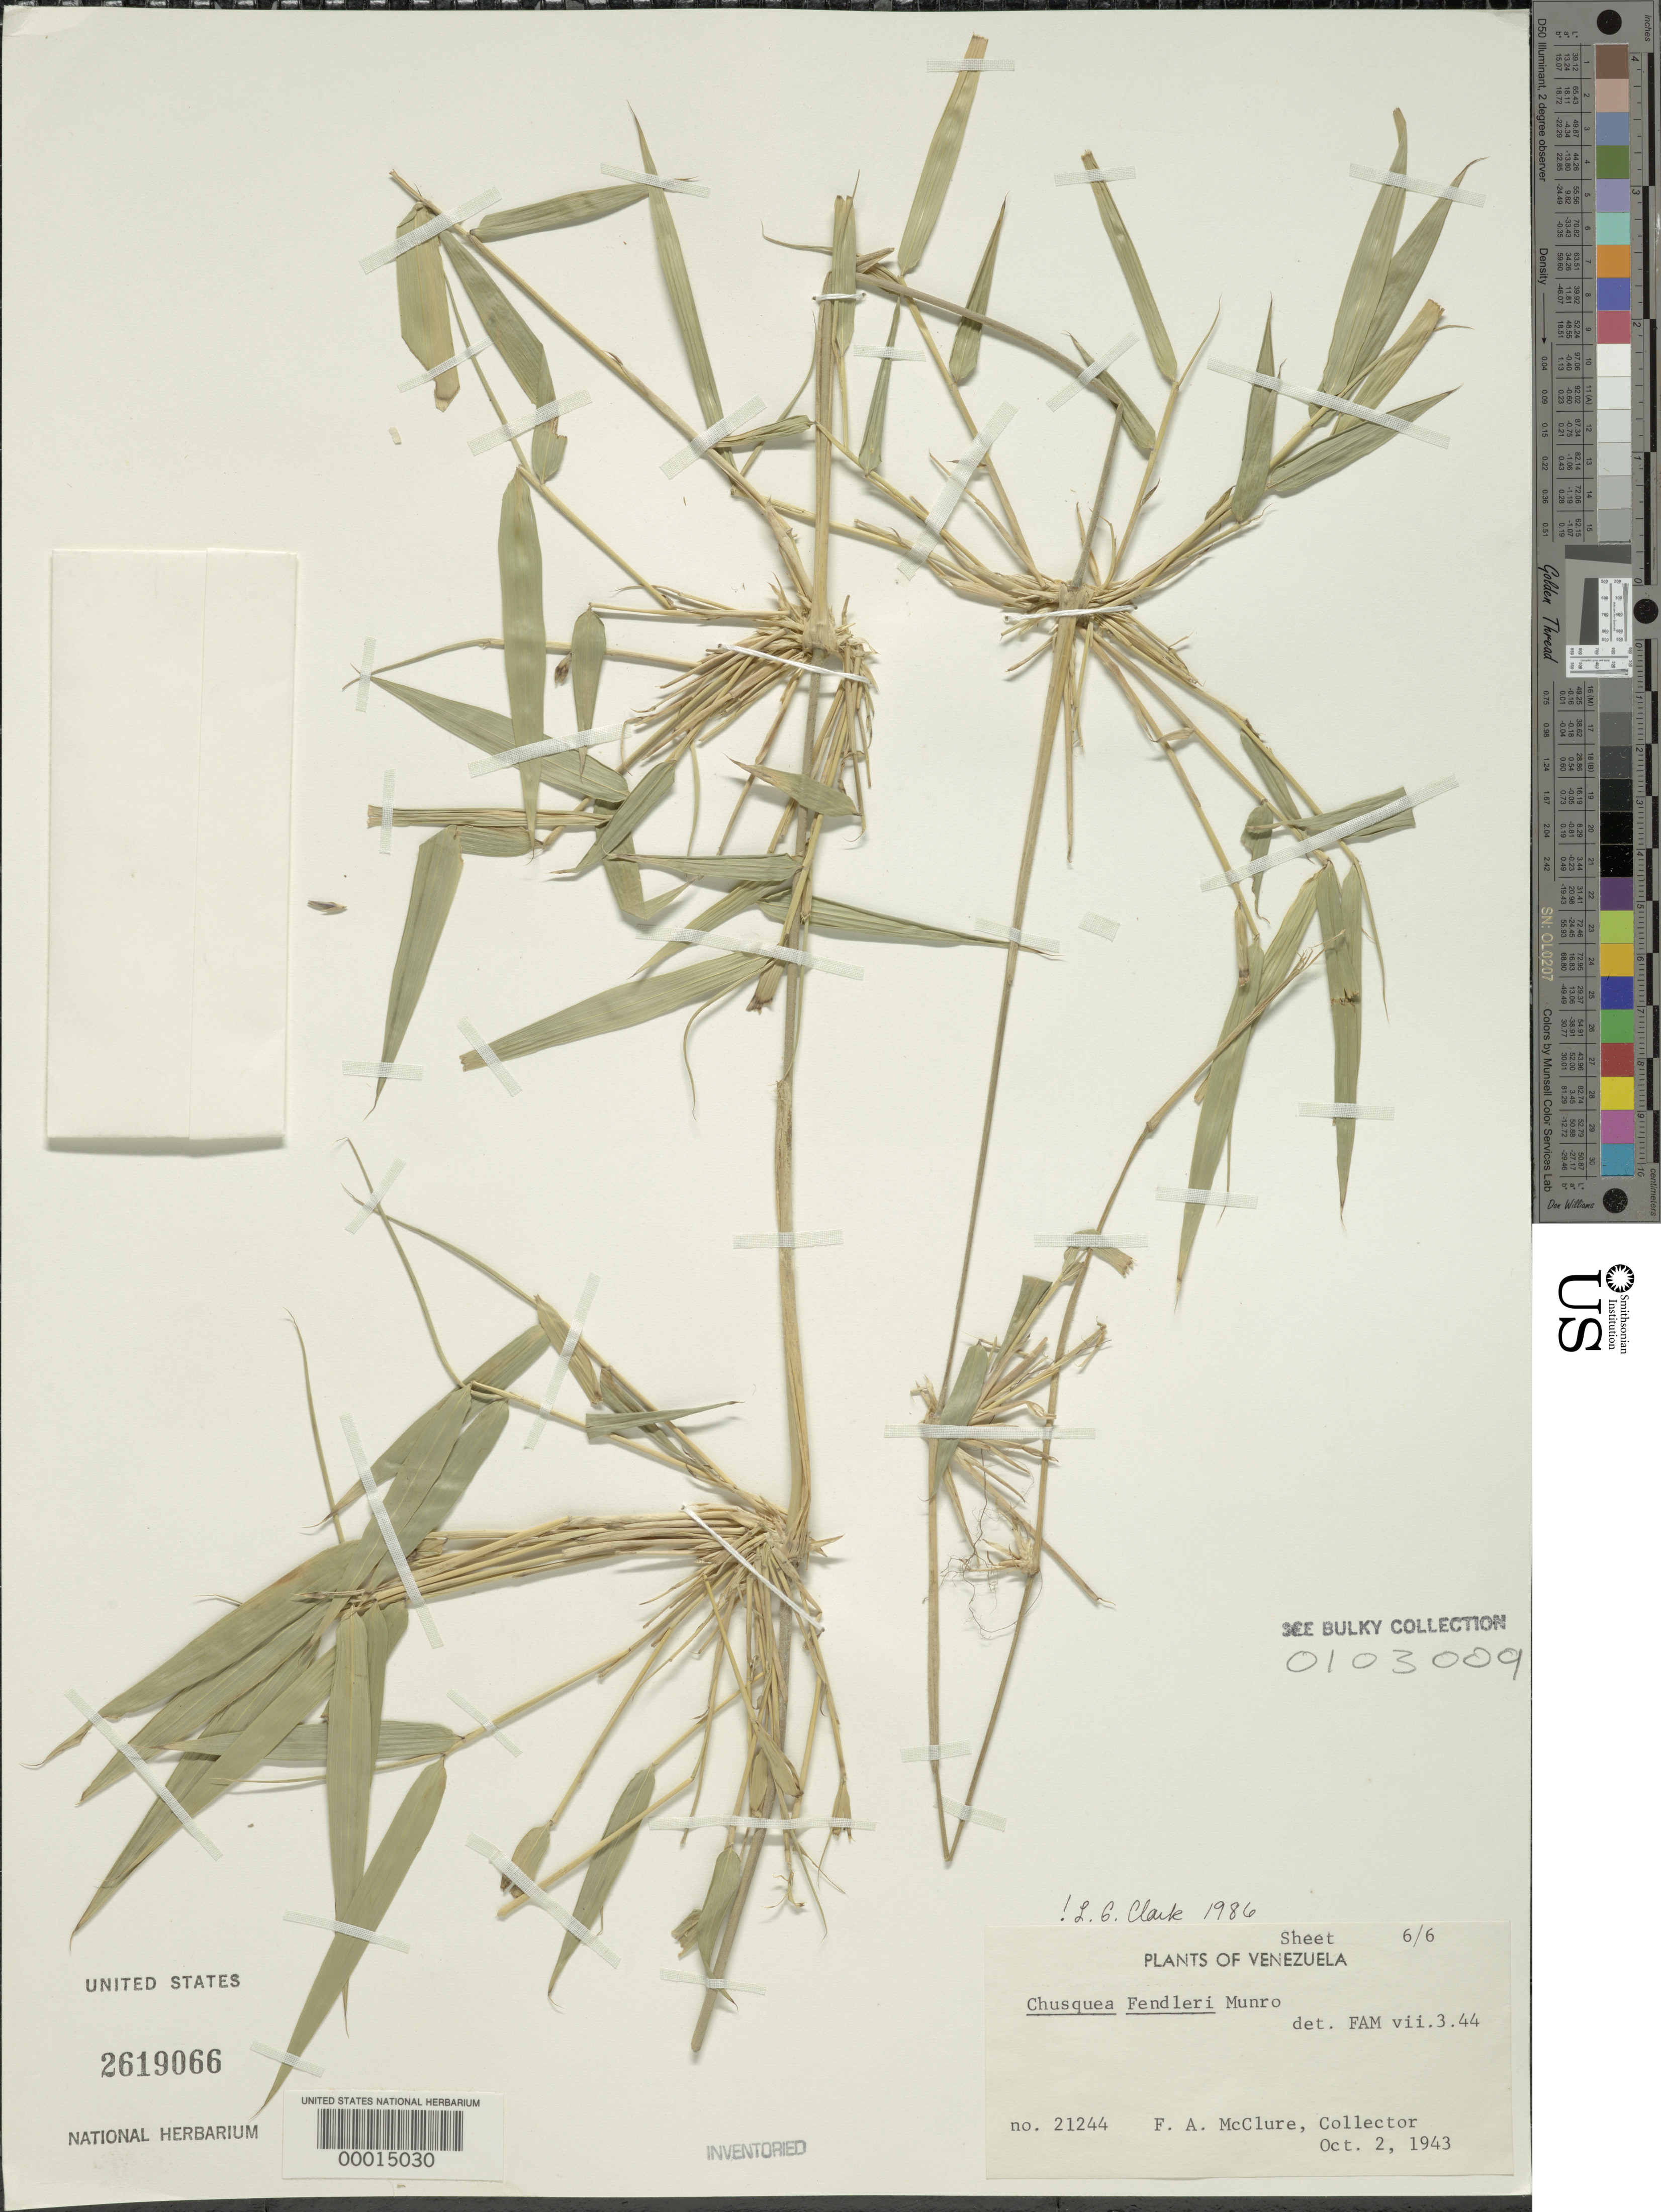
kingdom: Plantae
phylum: Tracheophyta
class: Liliopsida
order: Poales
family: Poaceae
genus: Chusquea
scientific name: Chusquea fendleri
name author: Munro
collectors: F. A. McClure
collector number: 21244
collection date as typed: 02 Oct 1943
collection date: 1943-10-02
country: Venezuela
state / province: Miranda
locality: El avila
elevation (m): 1800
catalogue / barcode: US 2619066